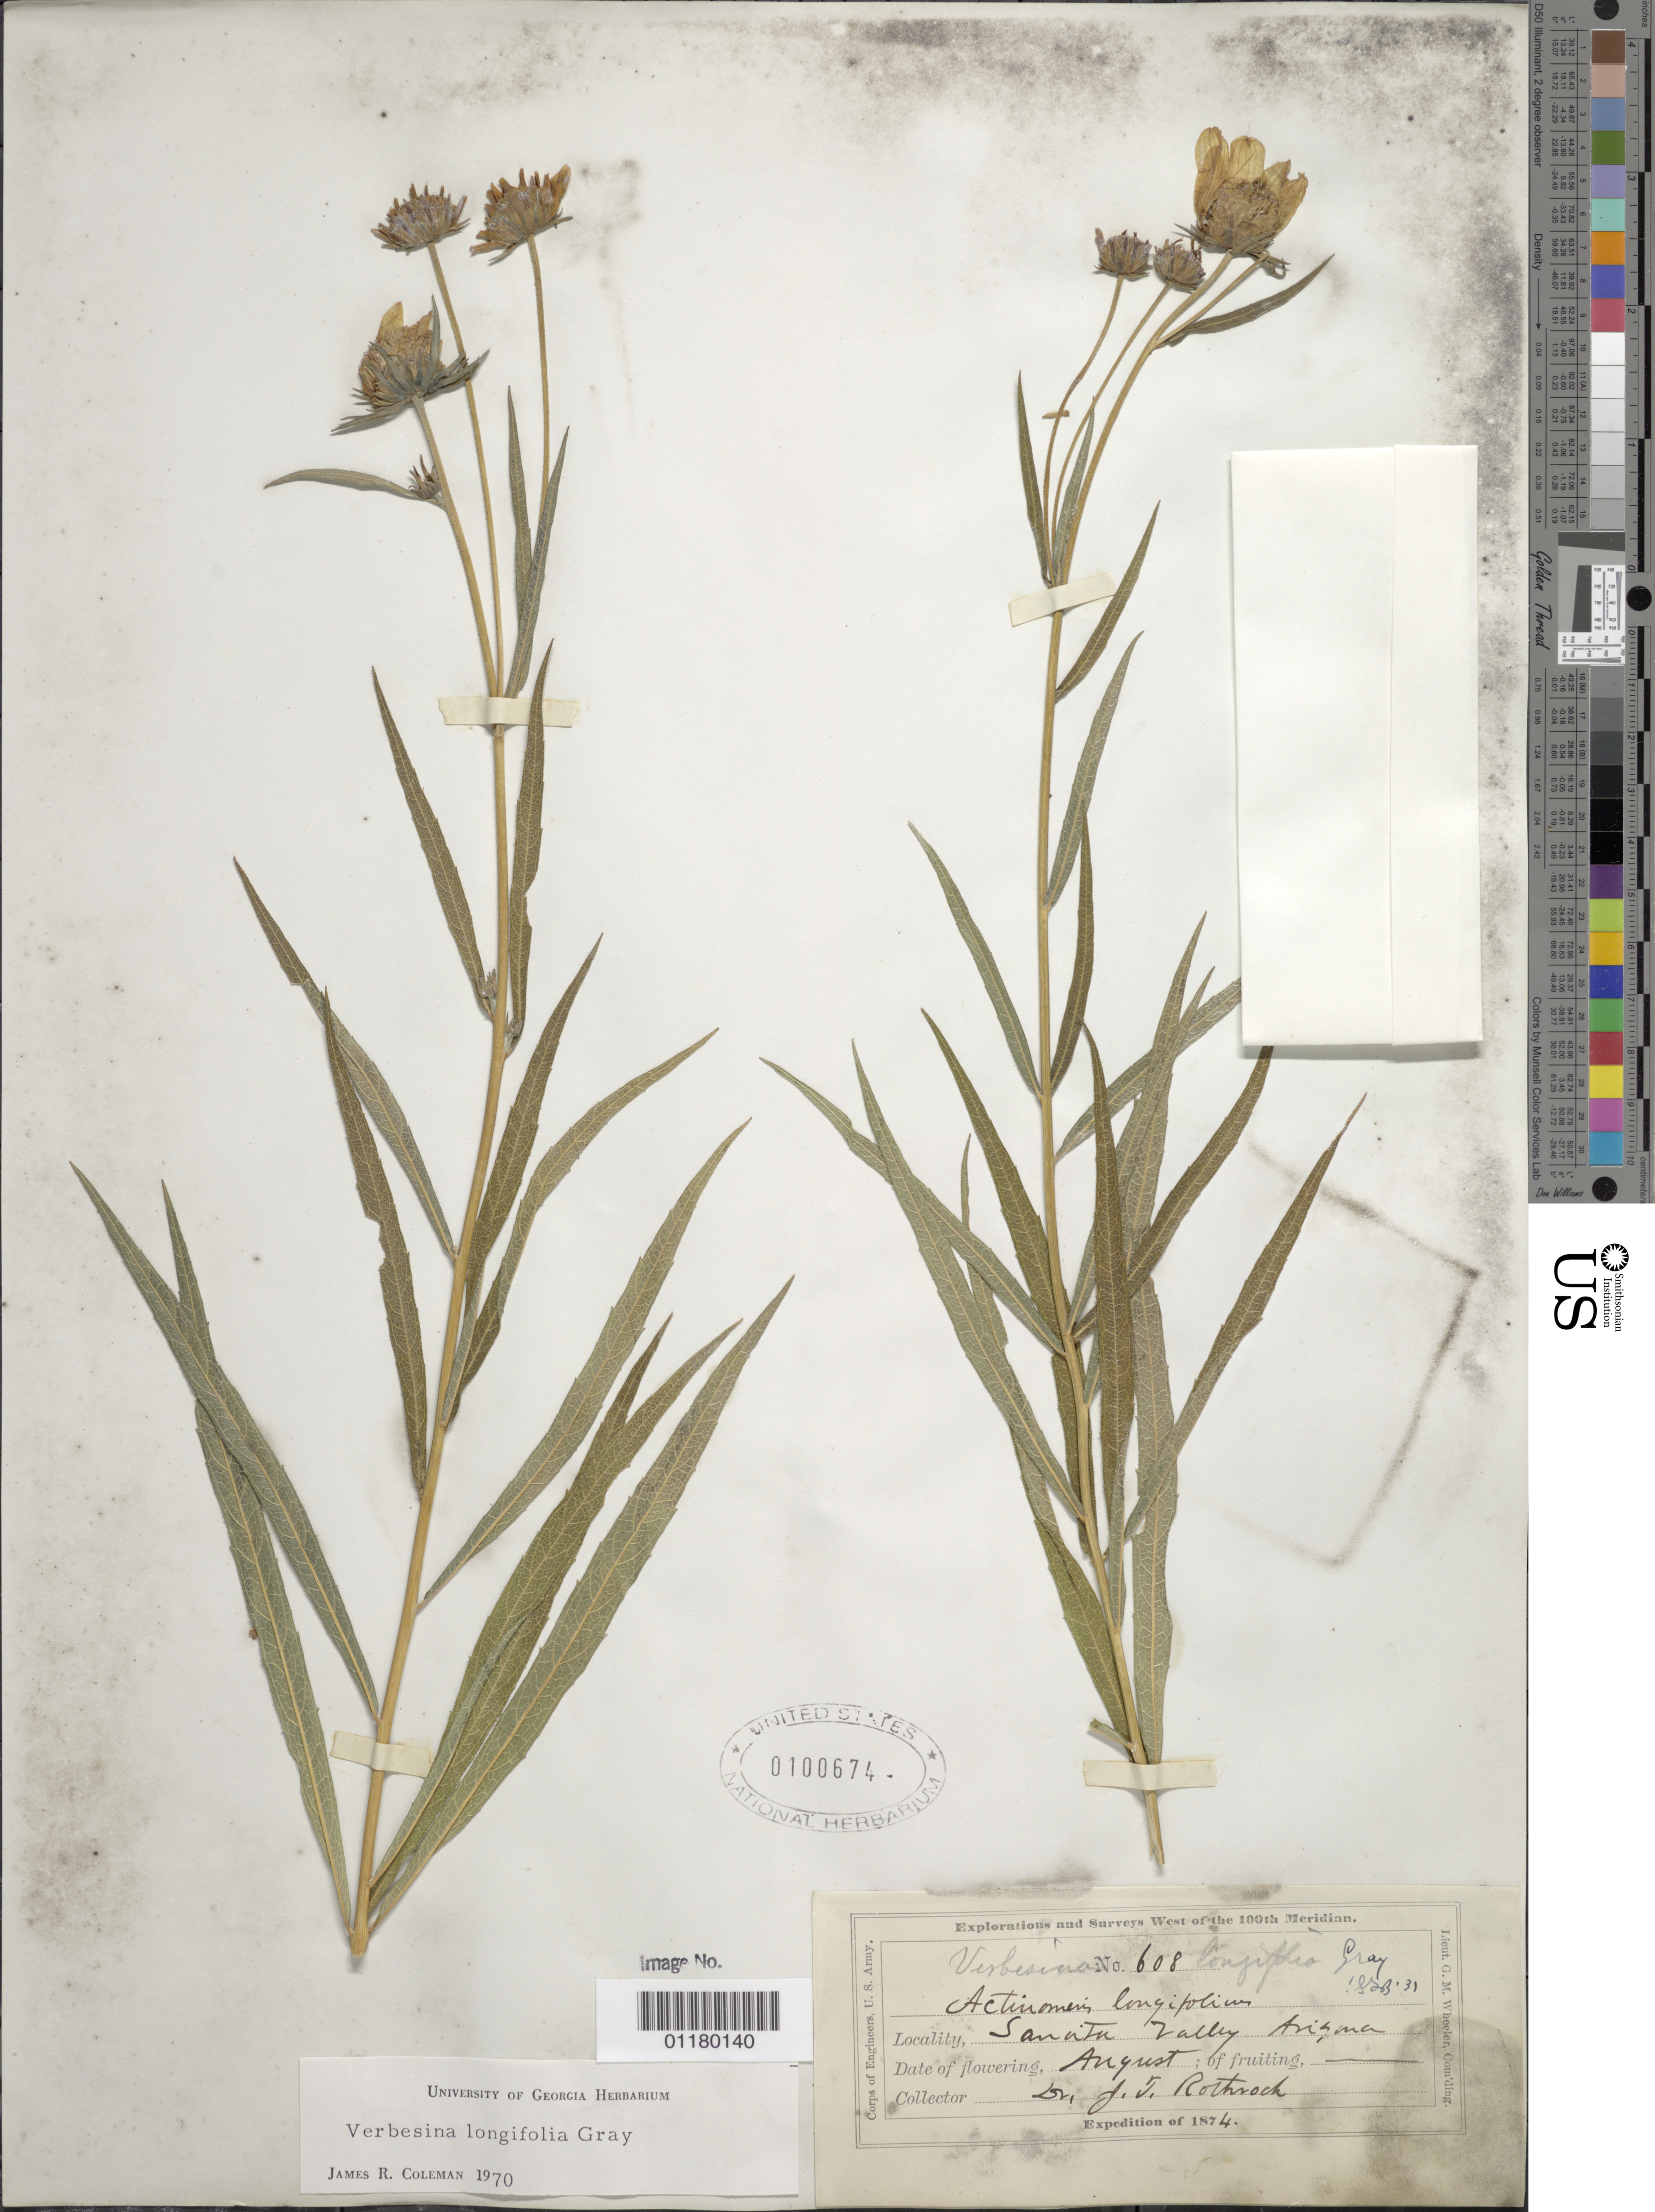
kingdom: Plantae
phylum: Tracheophyta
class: Magnoliopsida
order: Asterales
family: Asteraceae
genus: Verbesina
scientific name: Verbesina longifolia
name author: A. Gray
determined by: Coleman, J. R.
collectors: J. T. Rothrock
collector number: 608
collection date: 1874-08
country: United States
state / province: Arizona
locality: Sonoita Valley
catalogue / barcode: US 100674